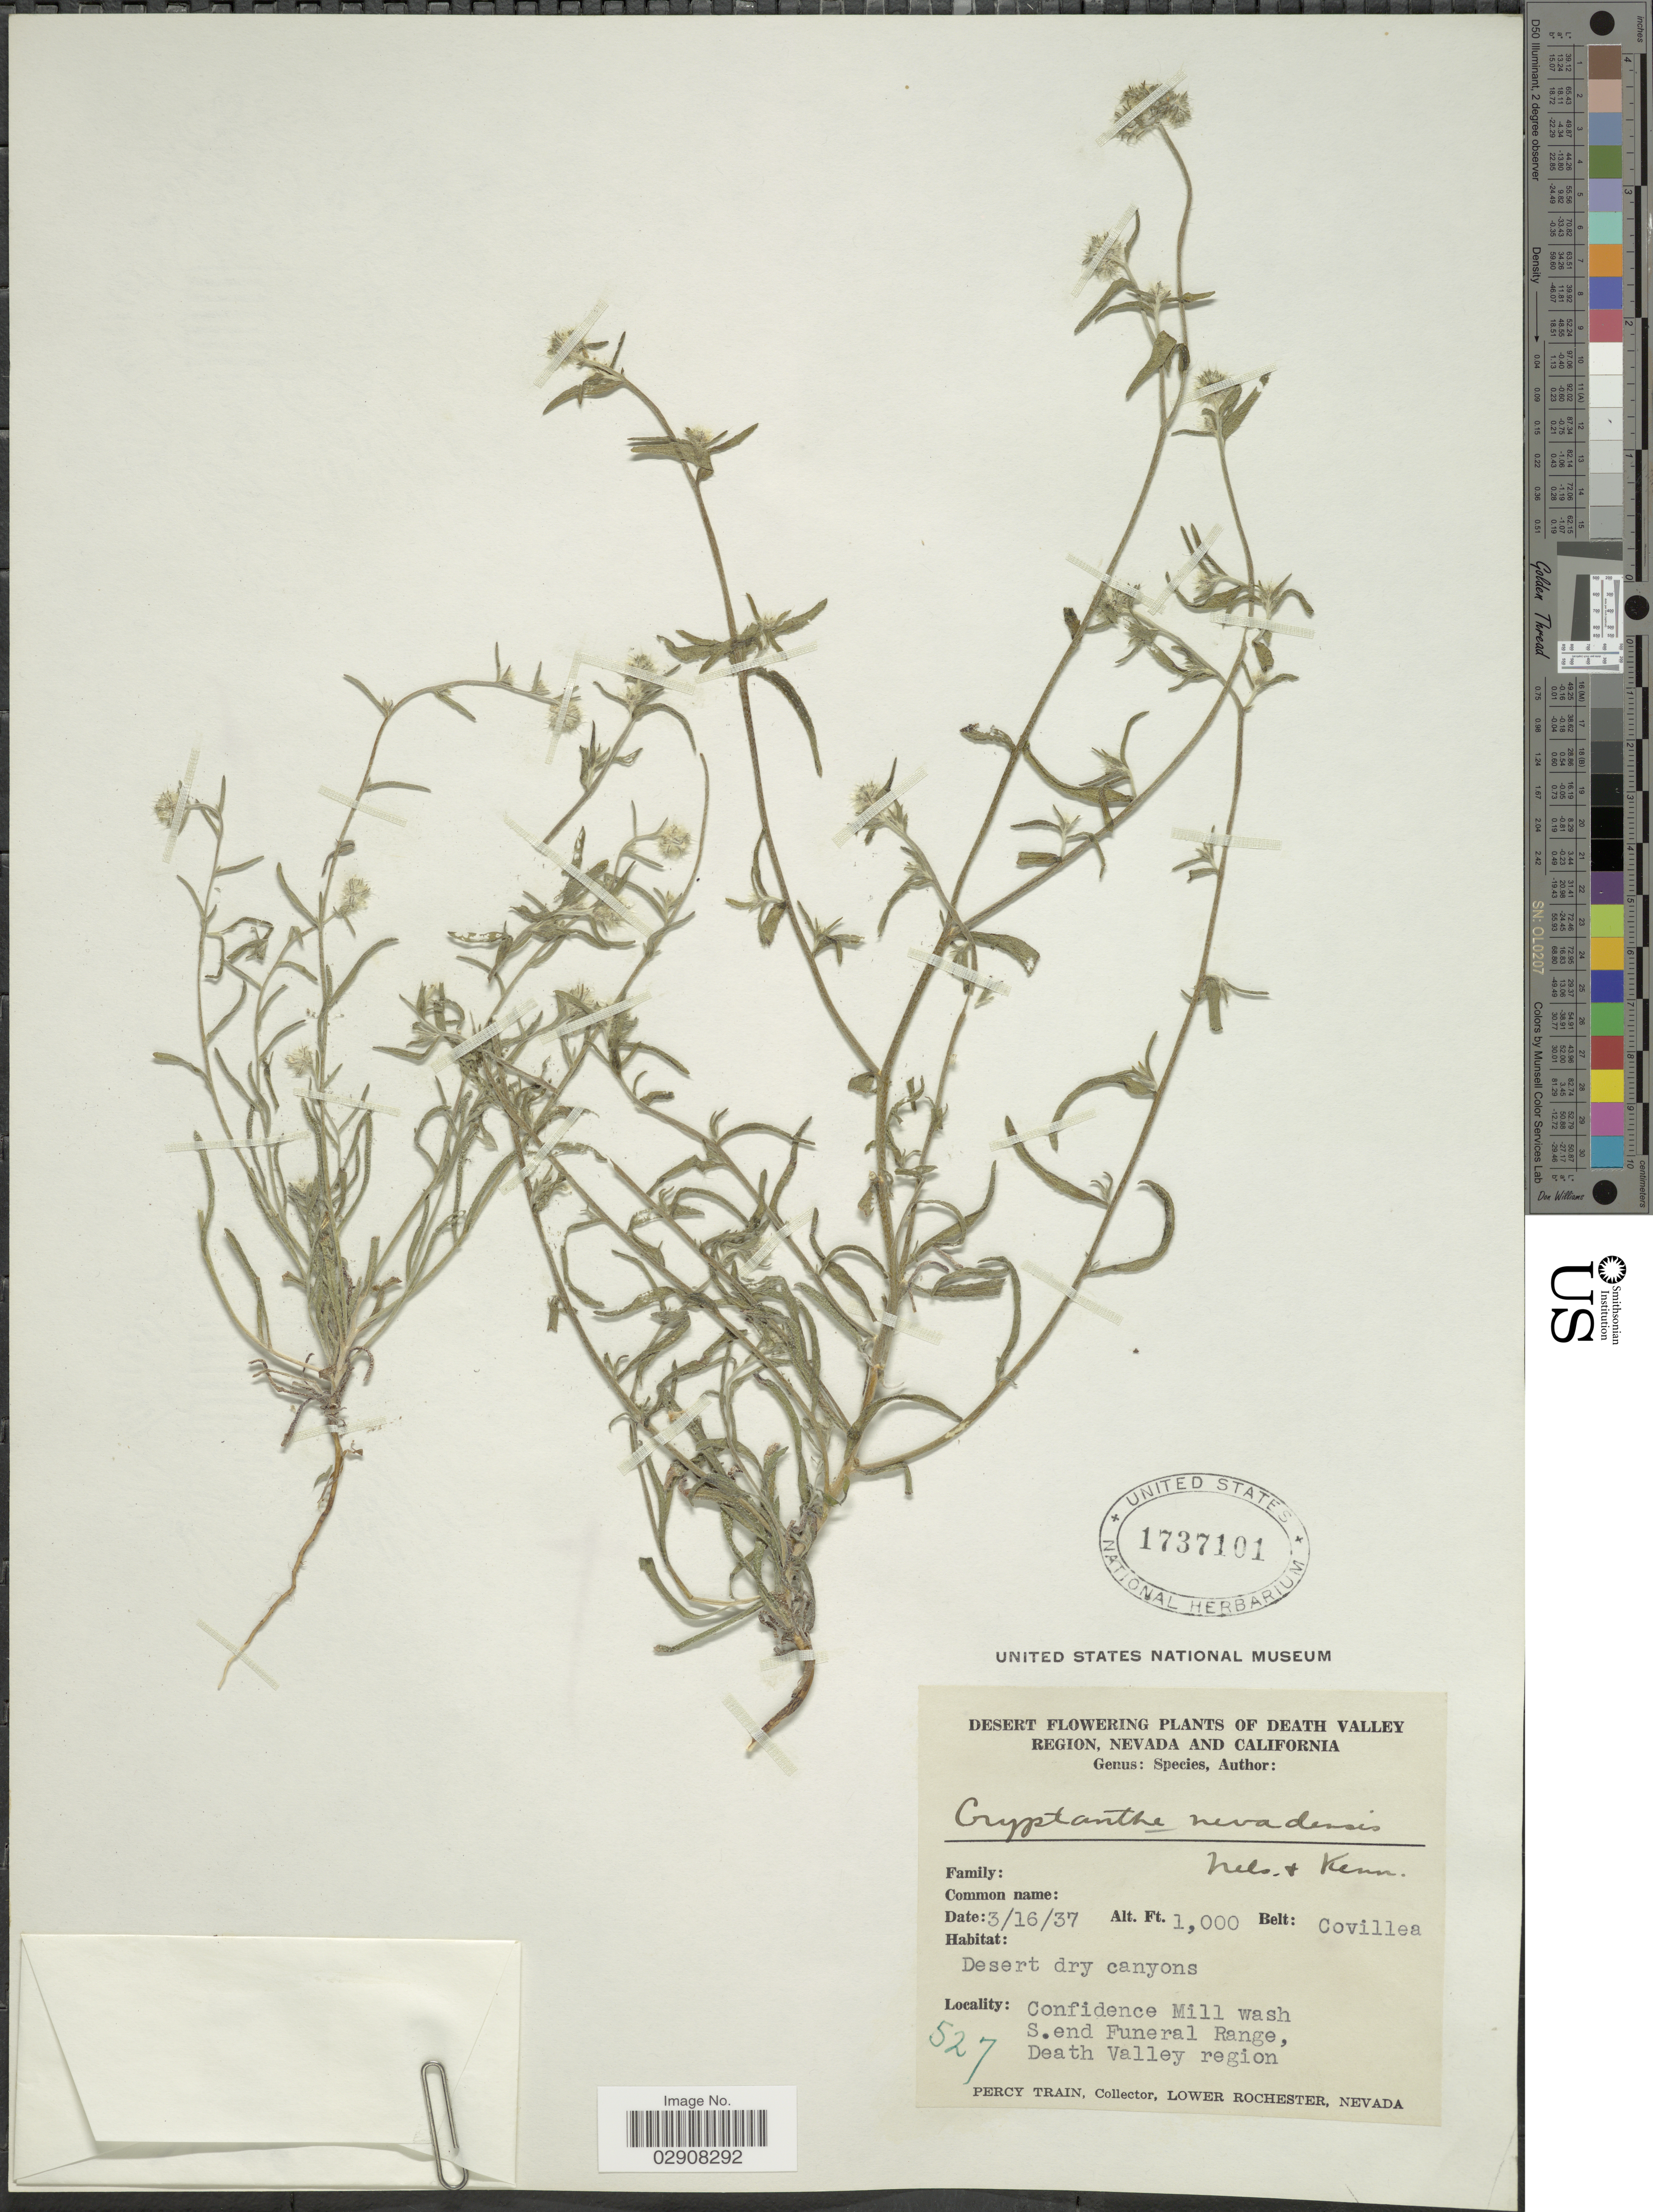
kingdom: Plantae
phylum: Tracheophyta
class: Magnoliopsida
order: Boraginales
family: Boraginaceae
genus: Cryptantha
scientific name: Cryptantha nevadensis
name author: A. Nelson & P.B. Kenn.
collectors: P. Train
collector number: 527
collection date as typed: Transcribed d/m/y: 16/3/37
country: United States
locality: Death Valley Region. Confidence Mill wash S. end Funeral Range, Death Valley Region.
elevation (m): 305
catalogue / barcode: US 1737101